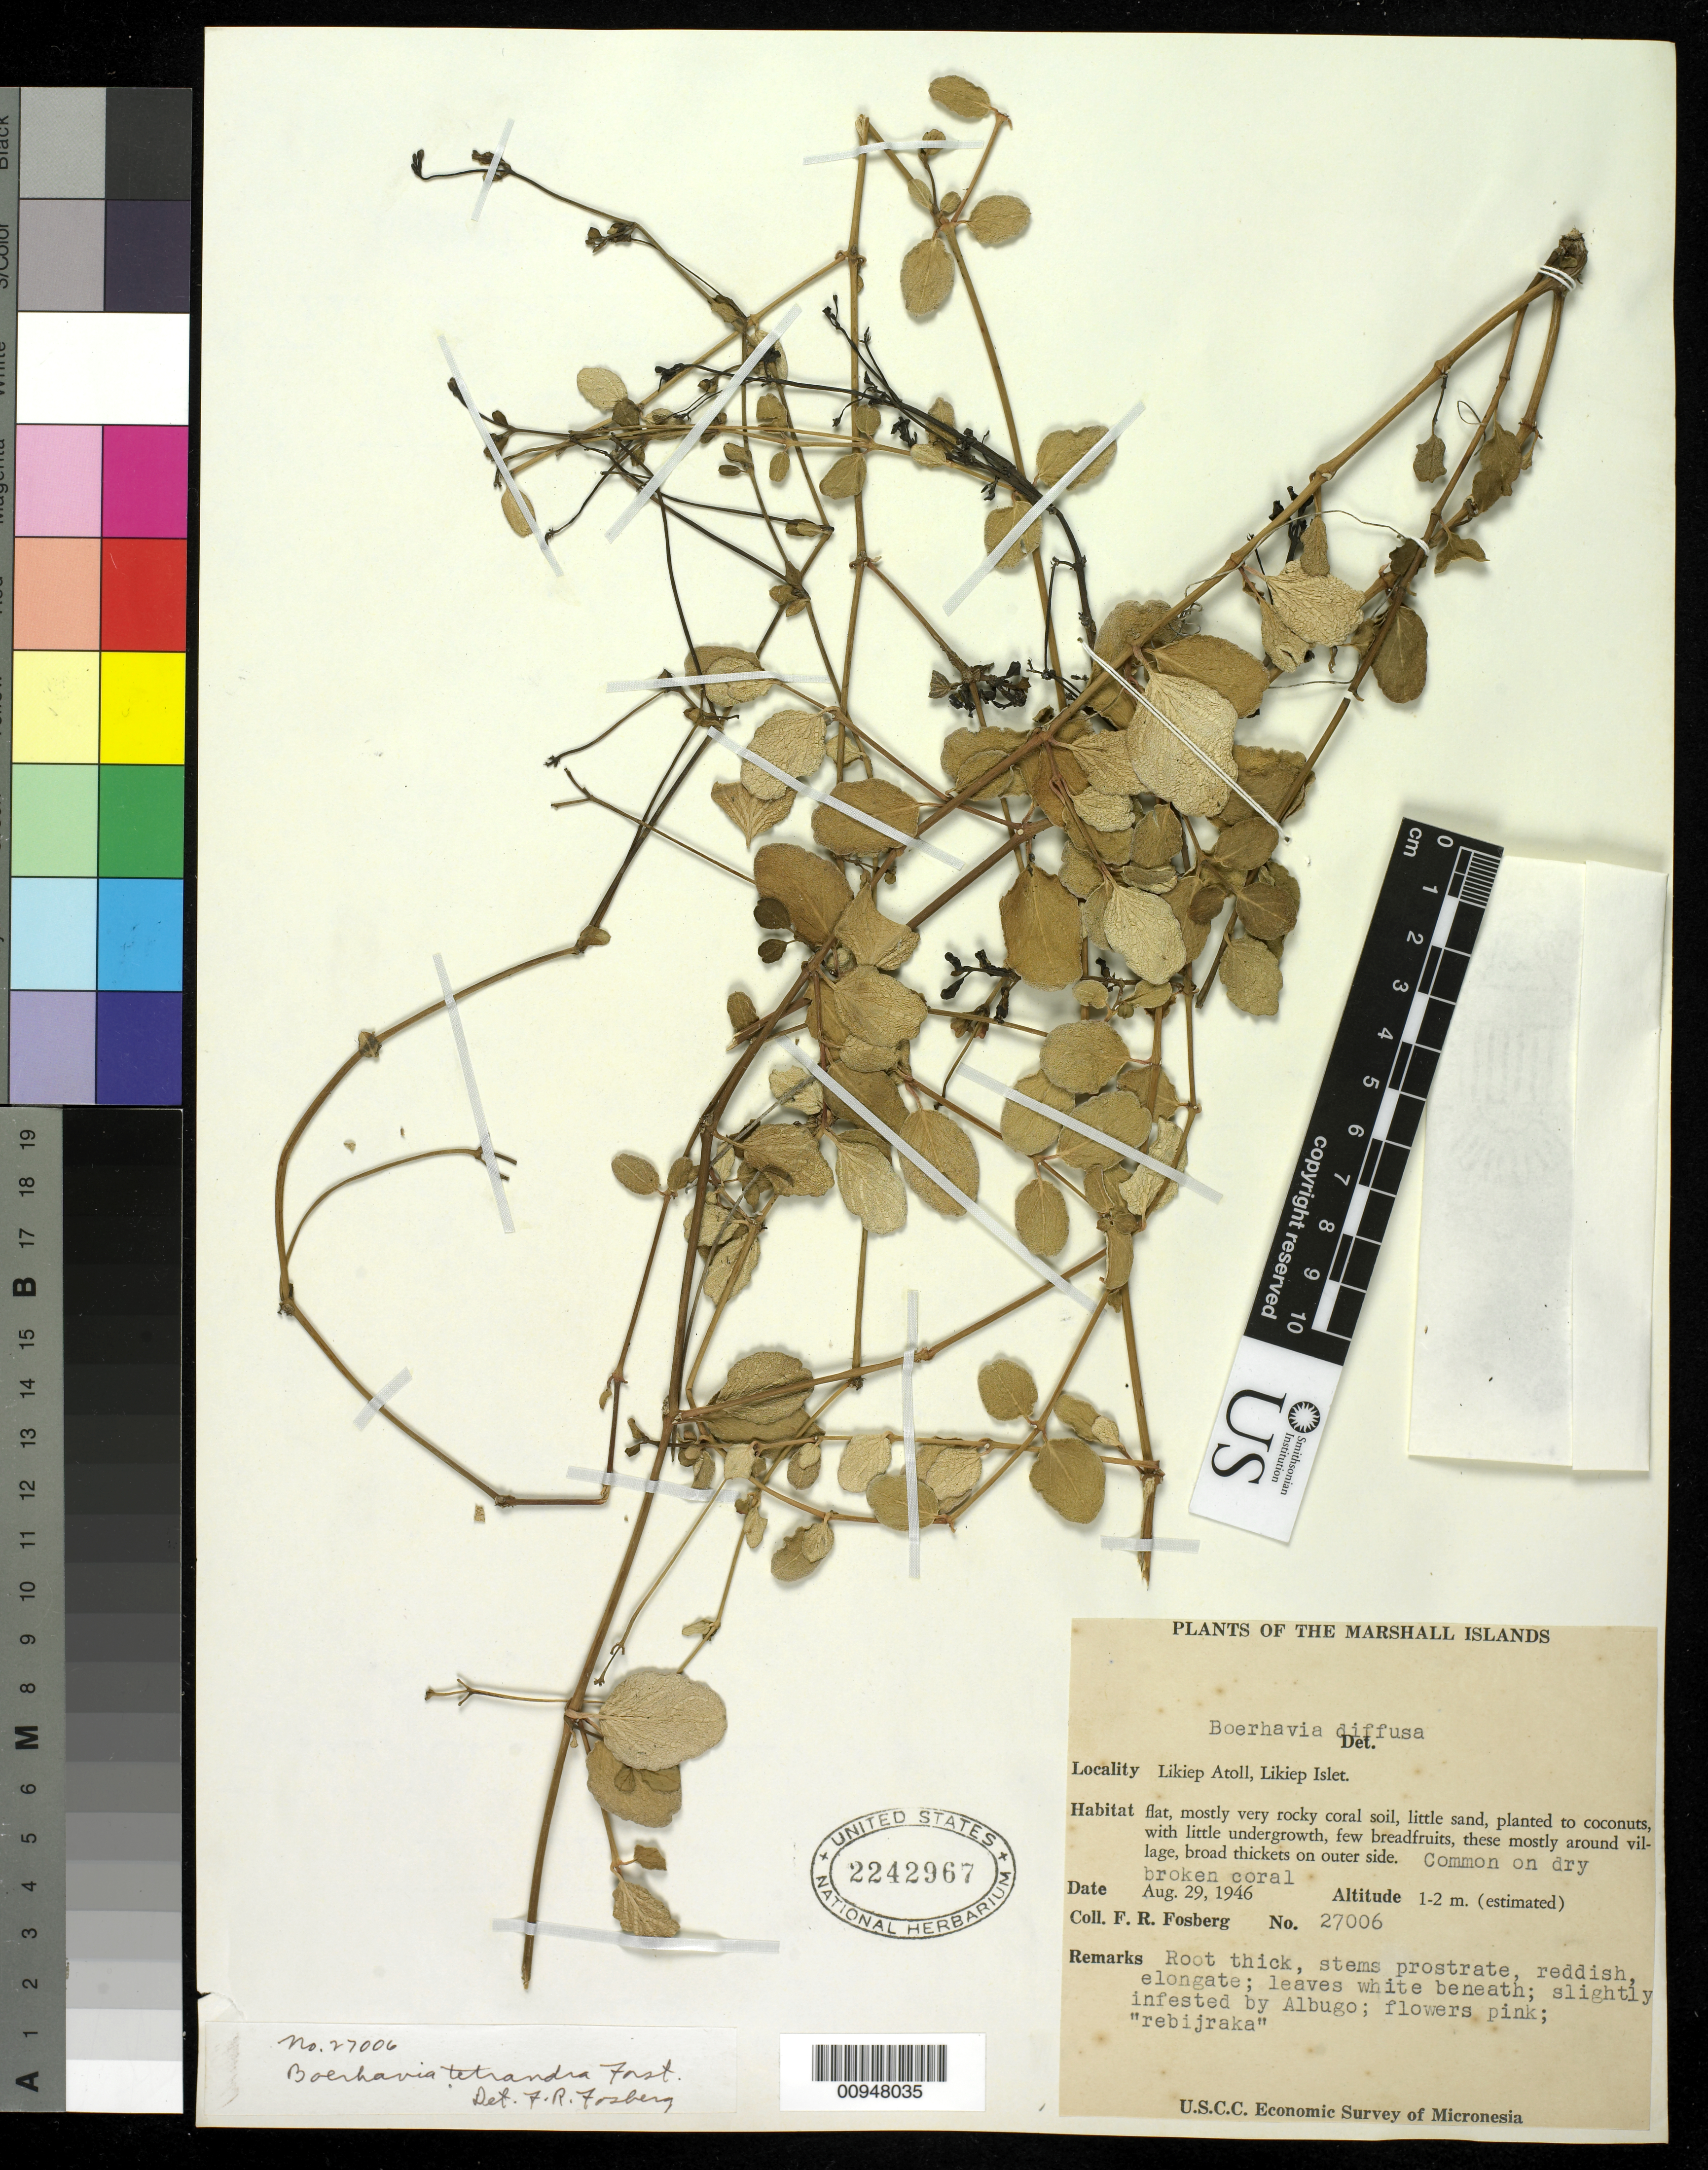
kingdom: Plantae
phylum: Tracheophyta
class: Magnoliopsida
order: Caryophyllales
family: Nyctaginaceae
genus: Boerhavia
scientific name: Boerhavia tetrandra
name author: G. Forst.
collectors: F. R. Fosberg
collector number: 27006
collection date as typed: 29 Aug 1946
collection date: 1946-08-29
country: Marshall Islands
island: Likiep Atoll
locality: Likiep Islet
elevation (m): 1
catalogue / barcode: US 2242967